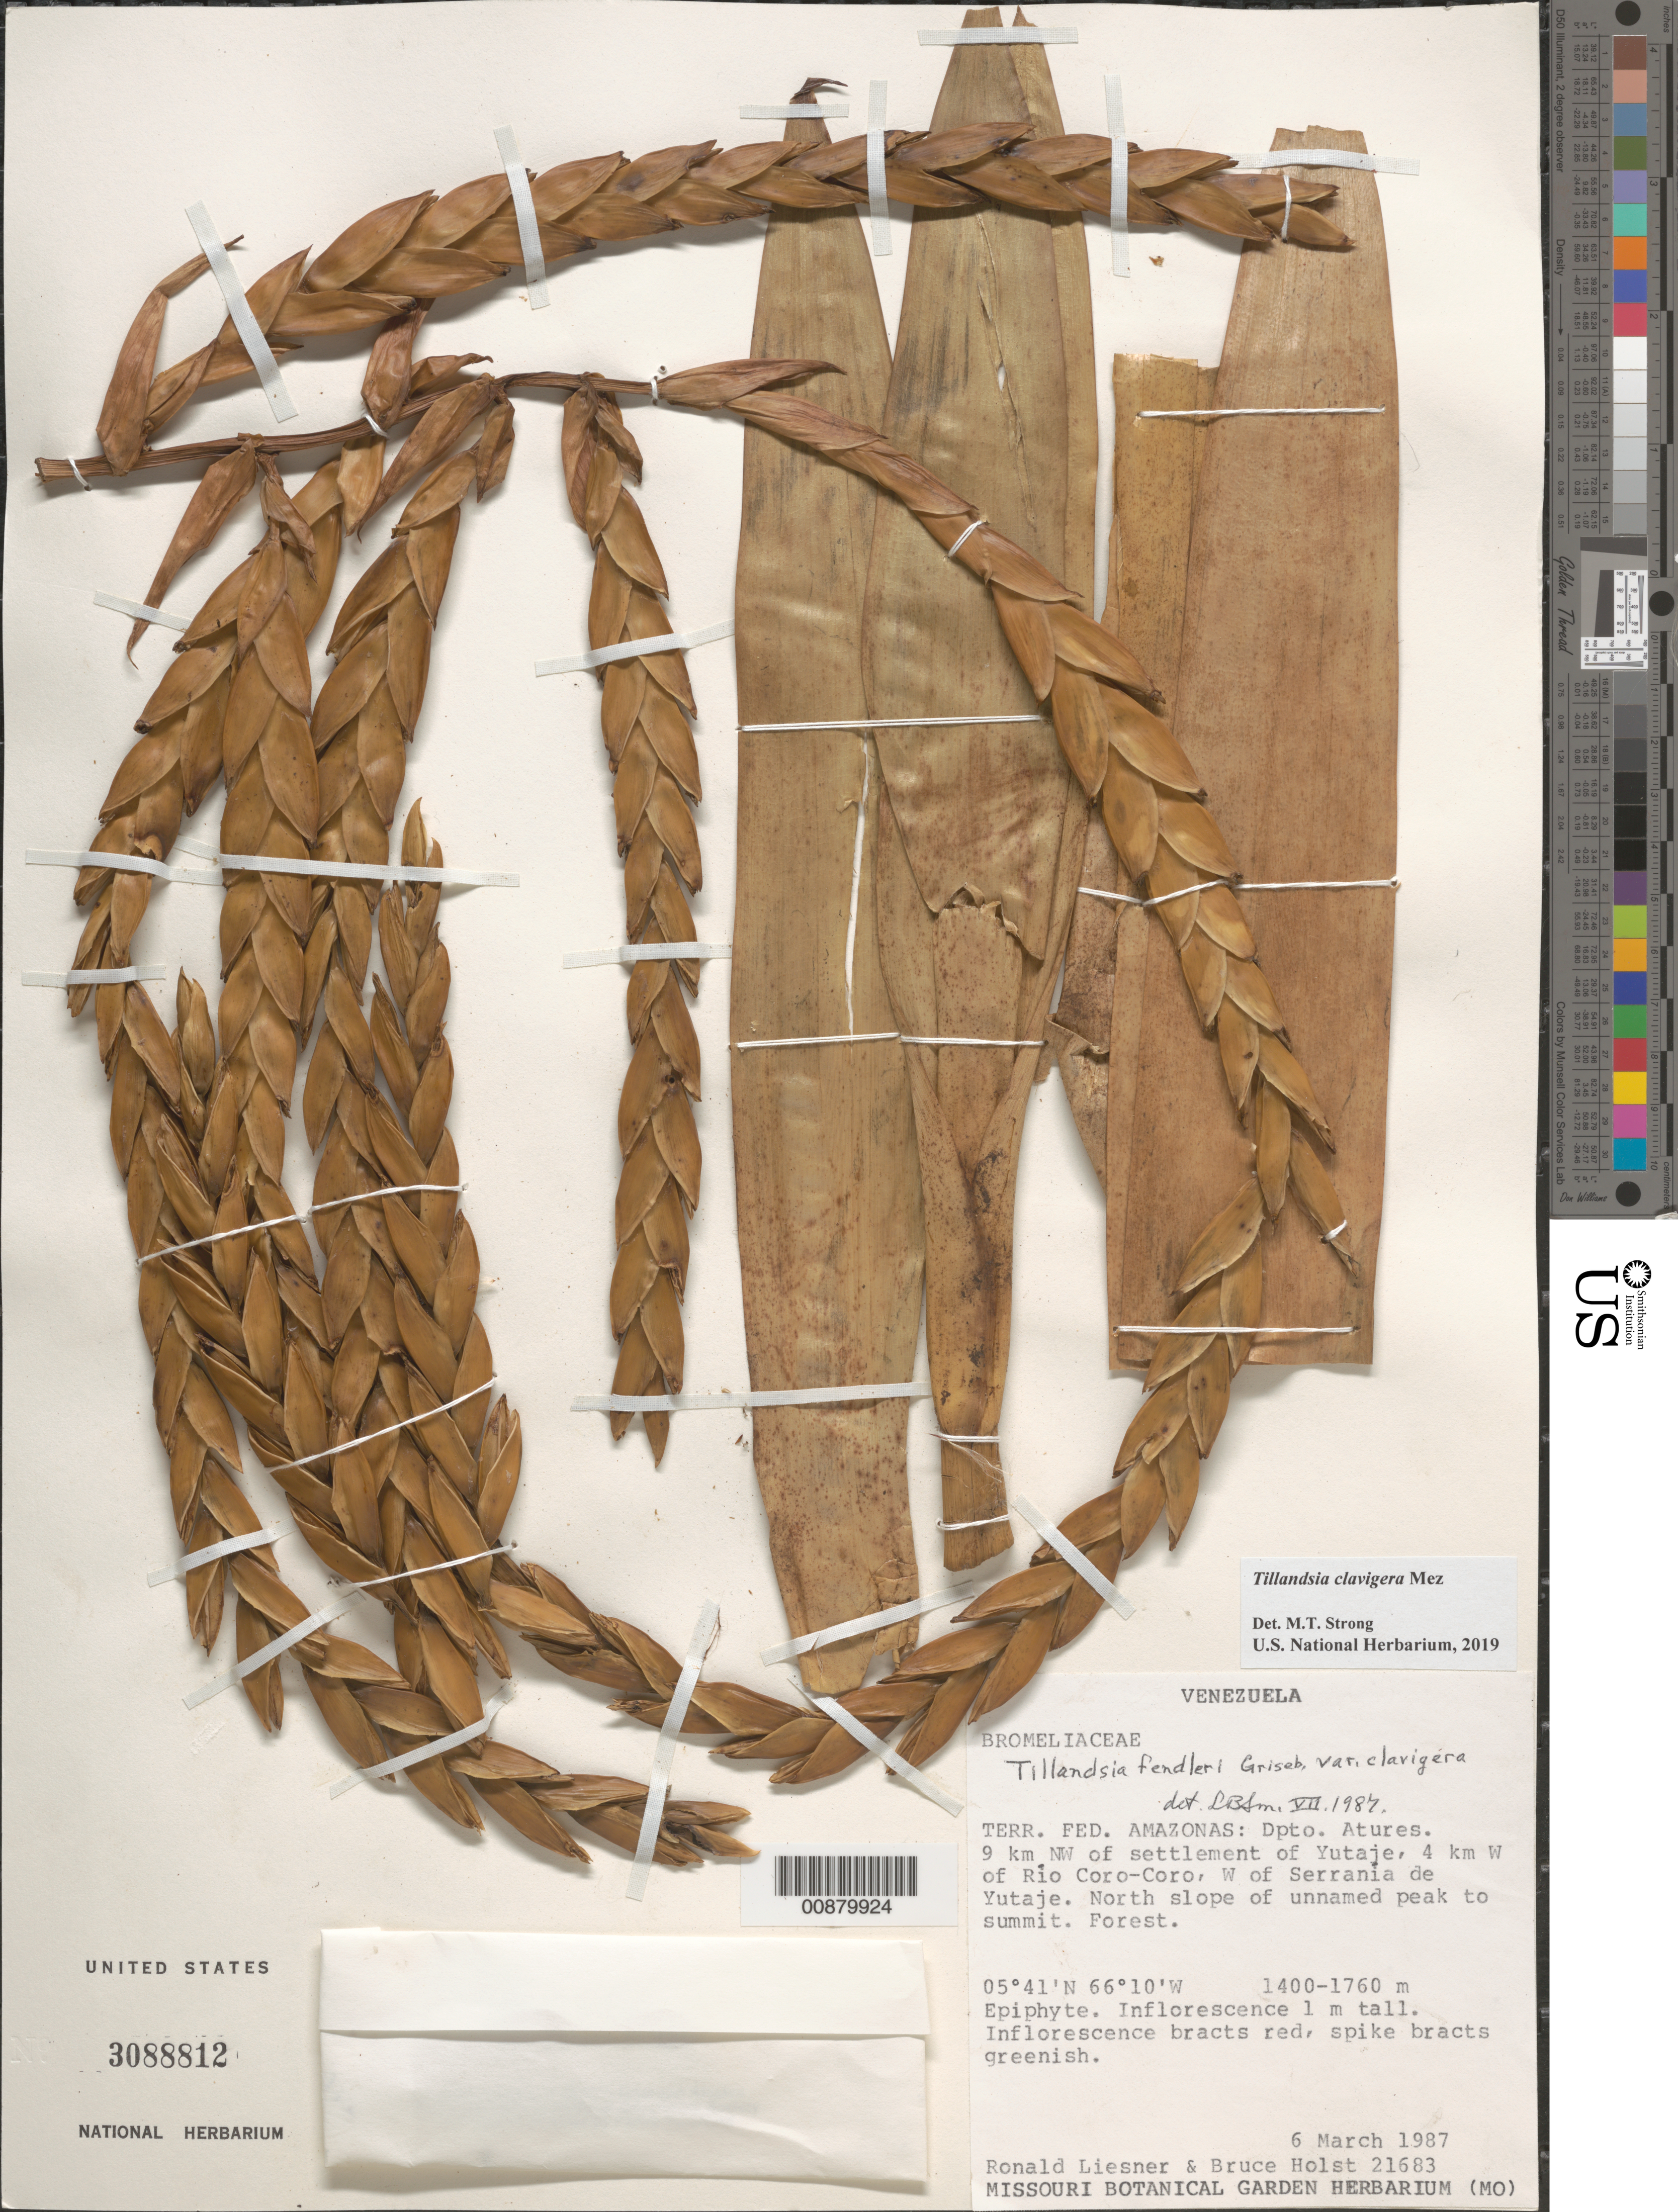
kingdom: Plantae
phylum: Tracheophyta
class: Liliopsida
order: Poales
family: Bromeliaceae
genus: Tillandsia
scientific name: Tillandsia clavigera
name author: Mez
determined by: Smith, Lyman B., (US), NMNH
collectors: R. L. Liesner & B. Holst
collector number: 21683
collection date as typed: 6-Mar-87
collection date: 1987-03-06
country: Venezuela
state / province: Amazonas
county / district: Atures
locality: Yutajé settlement, 9 km NW of; 4 km W of Río Coro-Coro, W of Serrania de Yutajé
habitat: Forest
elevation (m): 1400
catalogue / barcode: US 3088812